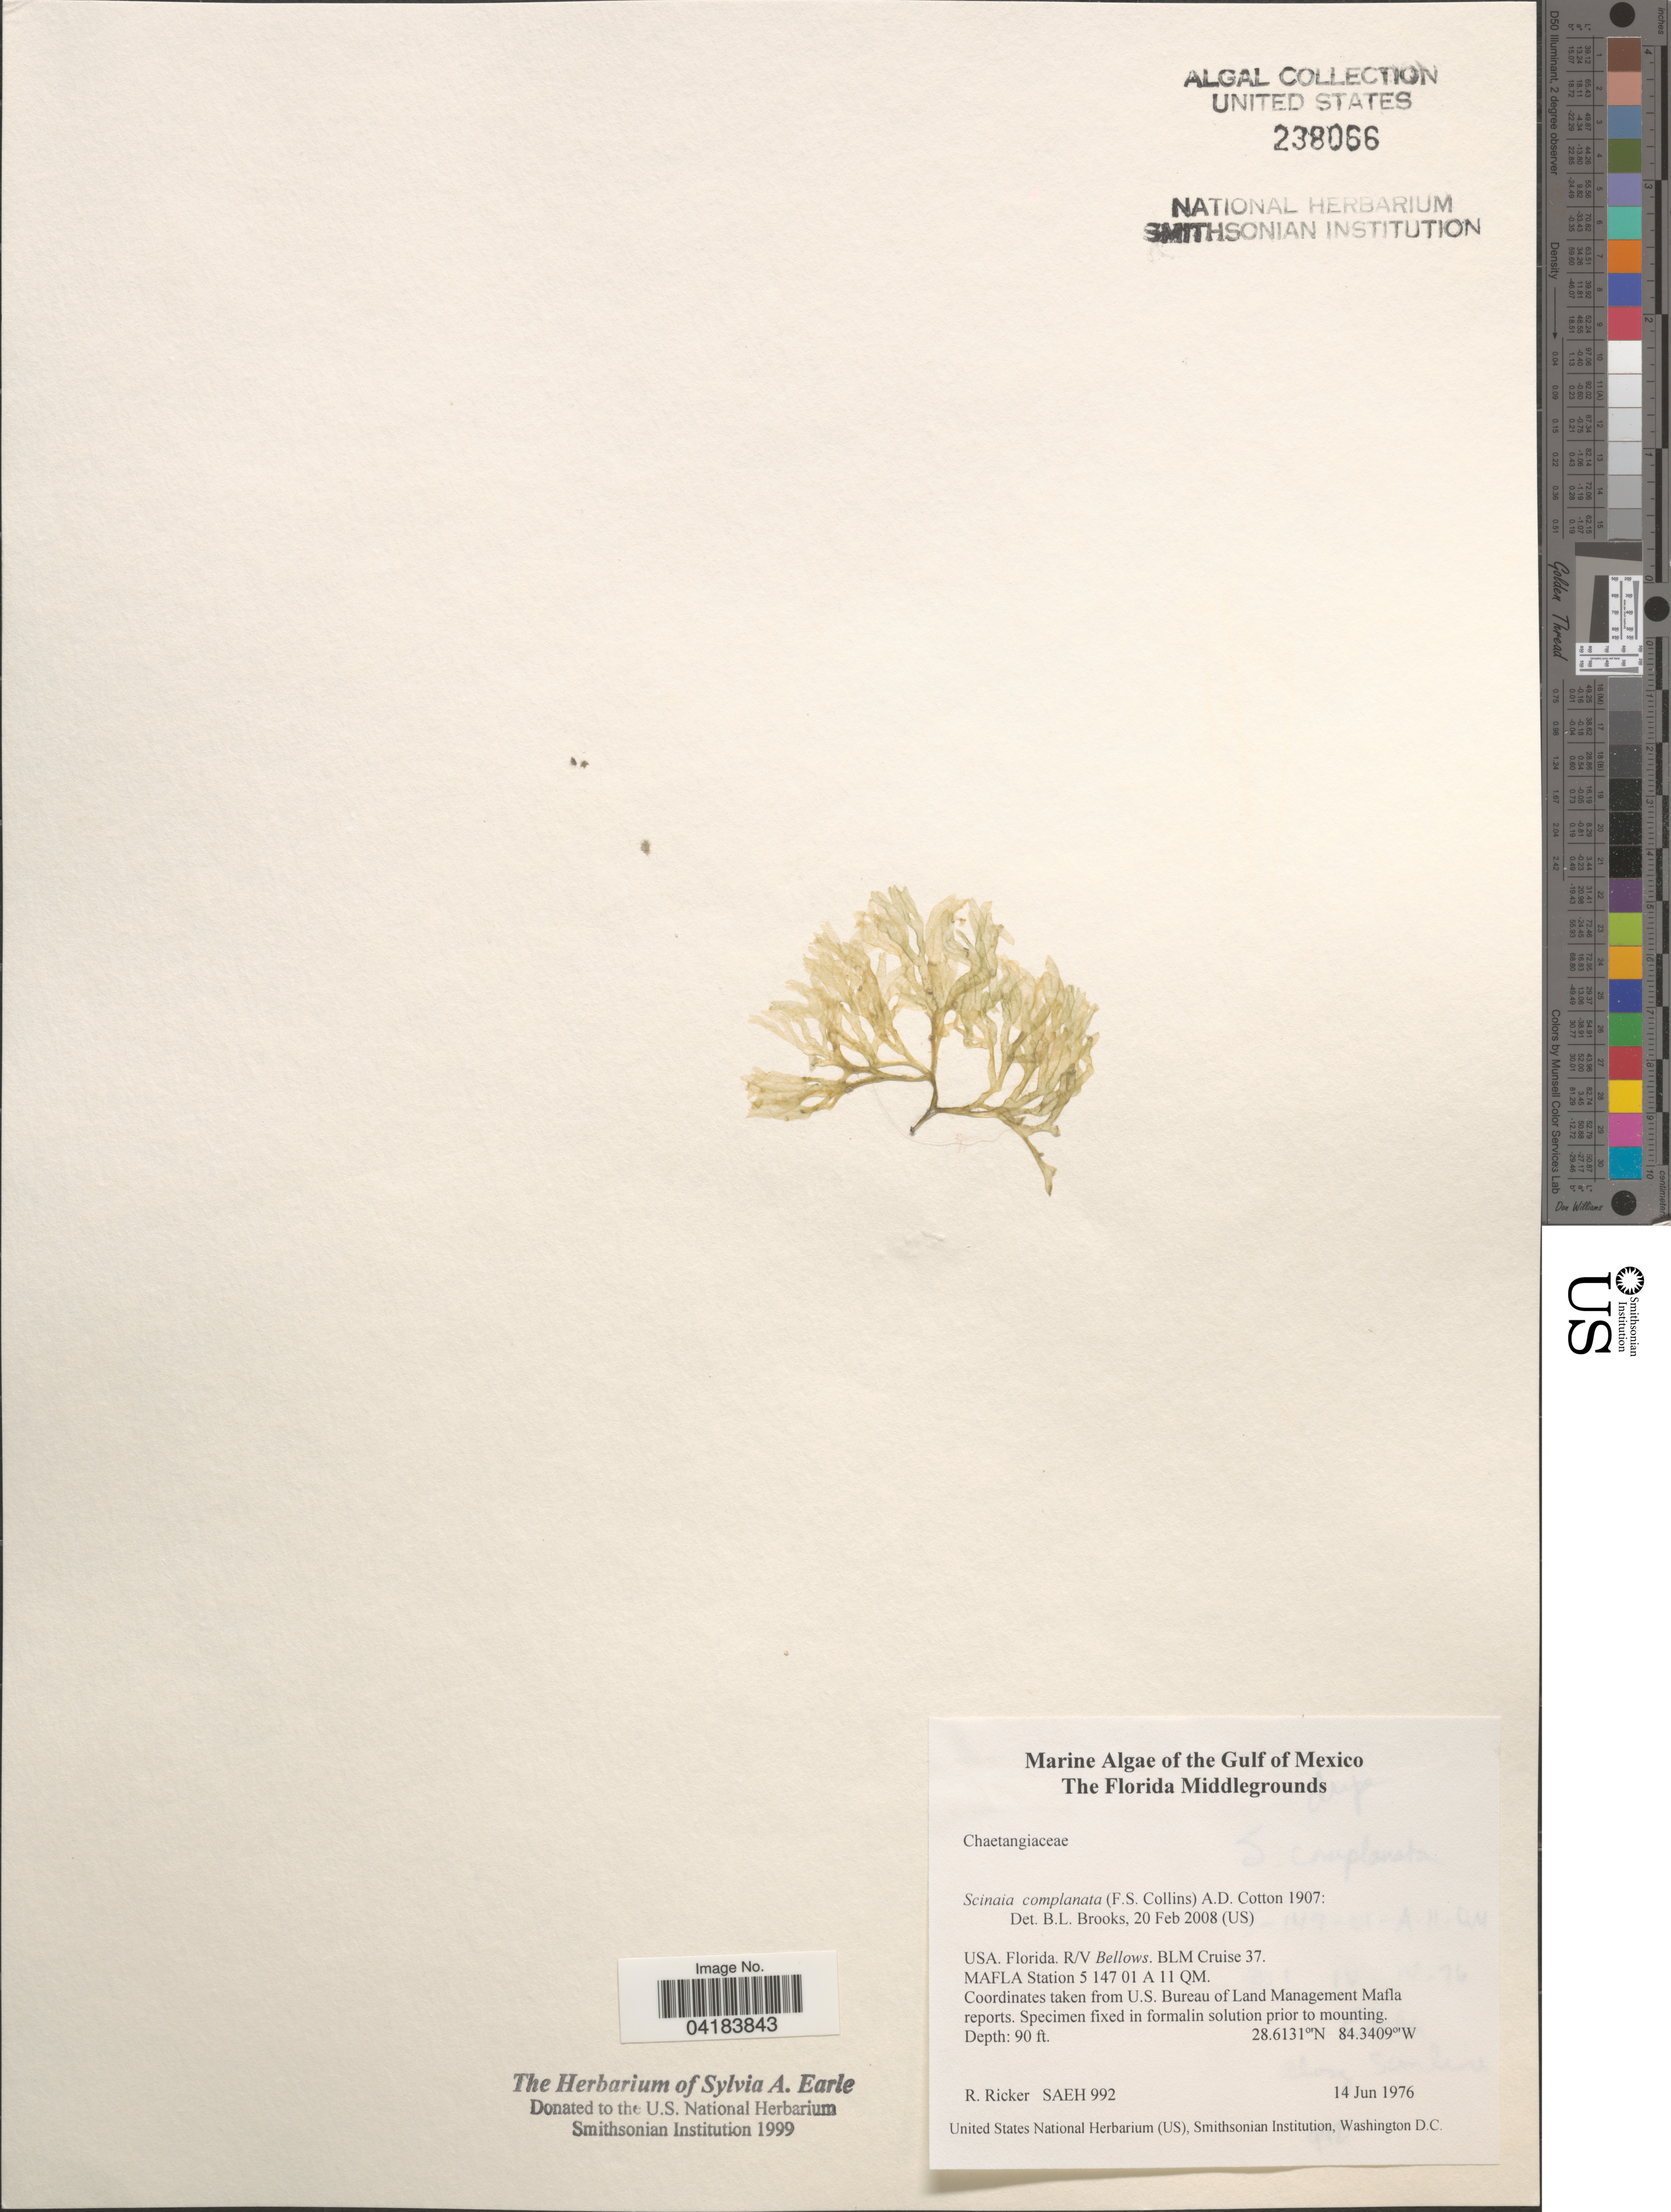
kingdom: Plantae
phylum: Rhodophyta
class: Florideophyceae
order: Nemaliales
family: Scinaiaceae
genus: Scinaia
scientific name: Scinaia complanata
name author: (Collins in Collins et al.) Cotton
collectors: R. Ricker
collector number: SAEH992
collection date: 1976-06-14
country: United States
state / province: Florida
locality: Gulf of Mexico. The Florida Middlegrounds. R/V Bellows. BLM Cruise 37. MAFLA Station 5 147 01 A 11 QM.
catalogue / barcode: US 238066